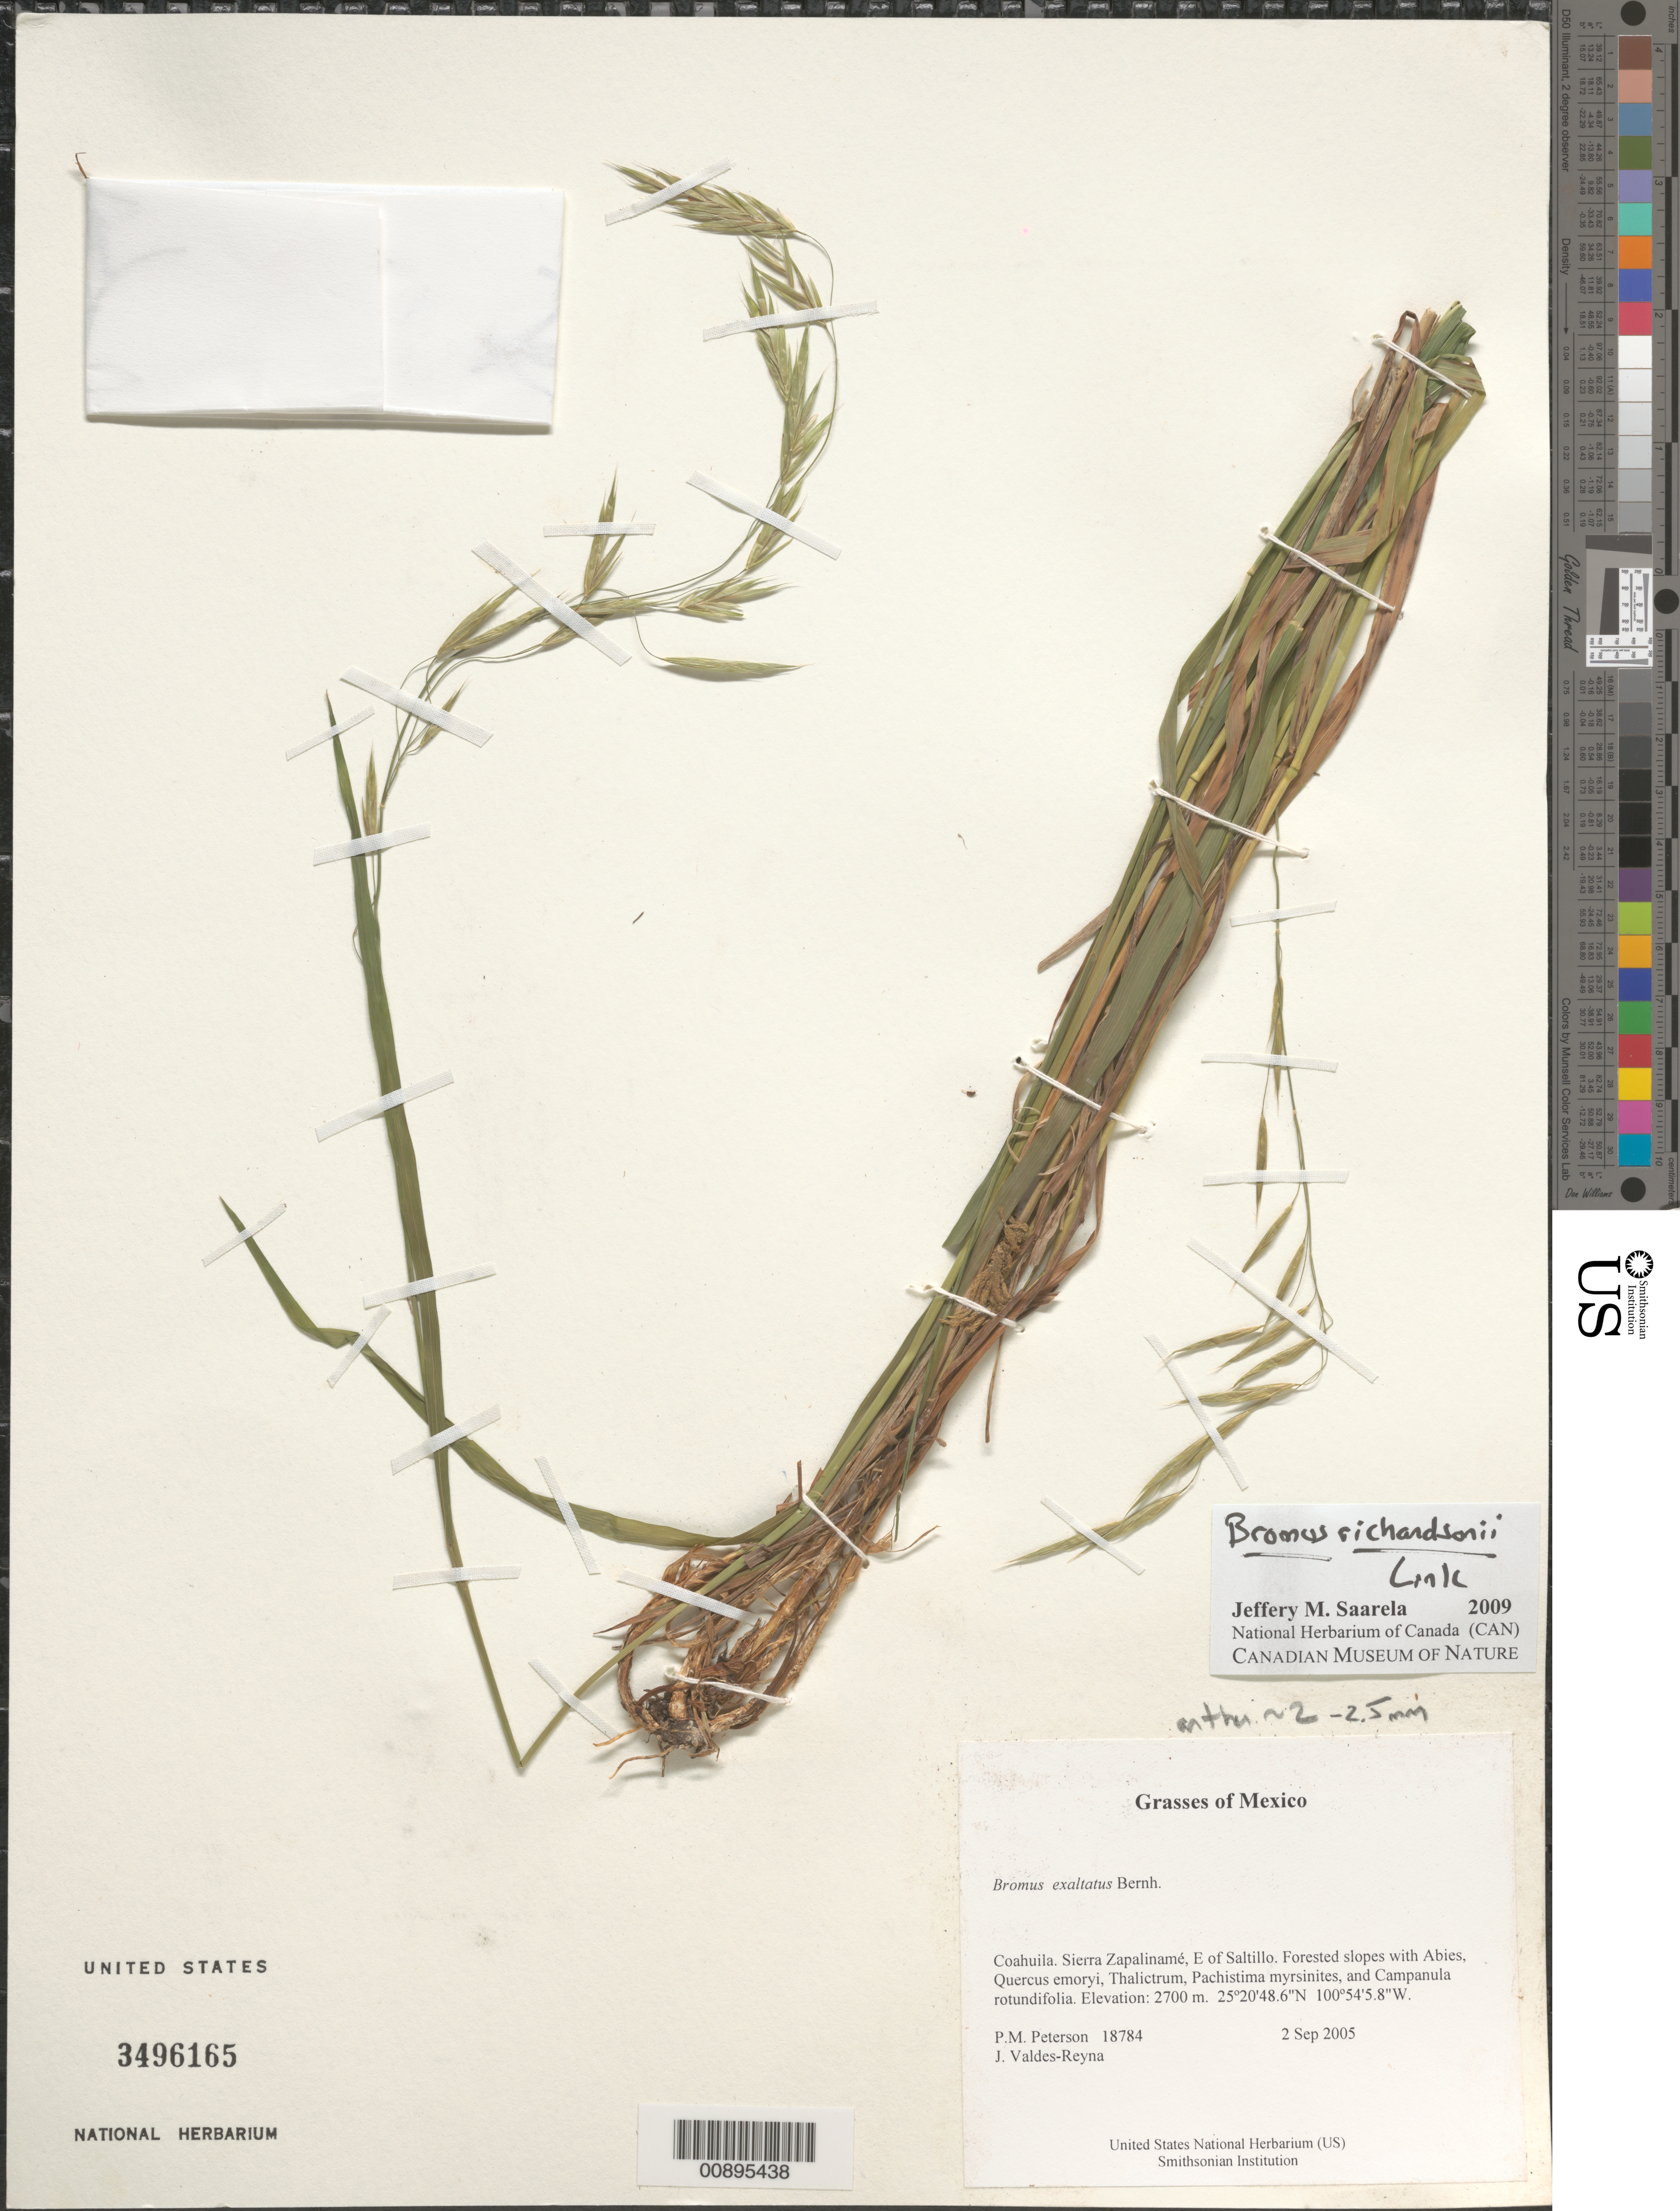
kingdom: Plantae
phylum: Tracheophyta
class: Liliopsida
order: Poales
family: Poaceae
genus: Bromus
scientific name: Bromus richardsonii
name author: Link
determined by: Saarela, J. M., (CAN), Canadian Museum of Nature (CANADA)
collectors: P. M. Peterson & J. Valdés-Reyna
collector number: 18784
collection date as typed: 02 Sep 2005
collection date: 2005-09-02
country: Mexico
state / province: Coahuila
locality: Sierra Zapalinamé, E of Saltillo. Forested slopes with Abies, Quercus emoryi, Thalictrum, Pachistima myrsinites, and Campanula rotundifolia.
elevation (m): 2700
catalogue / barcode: US 3496165